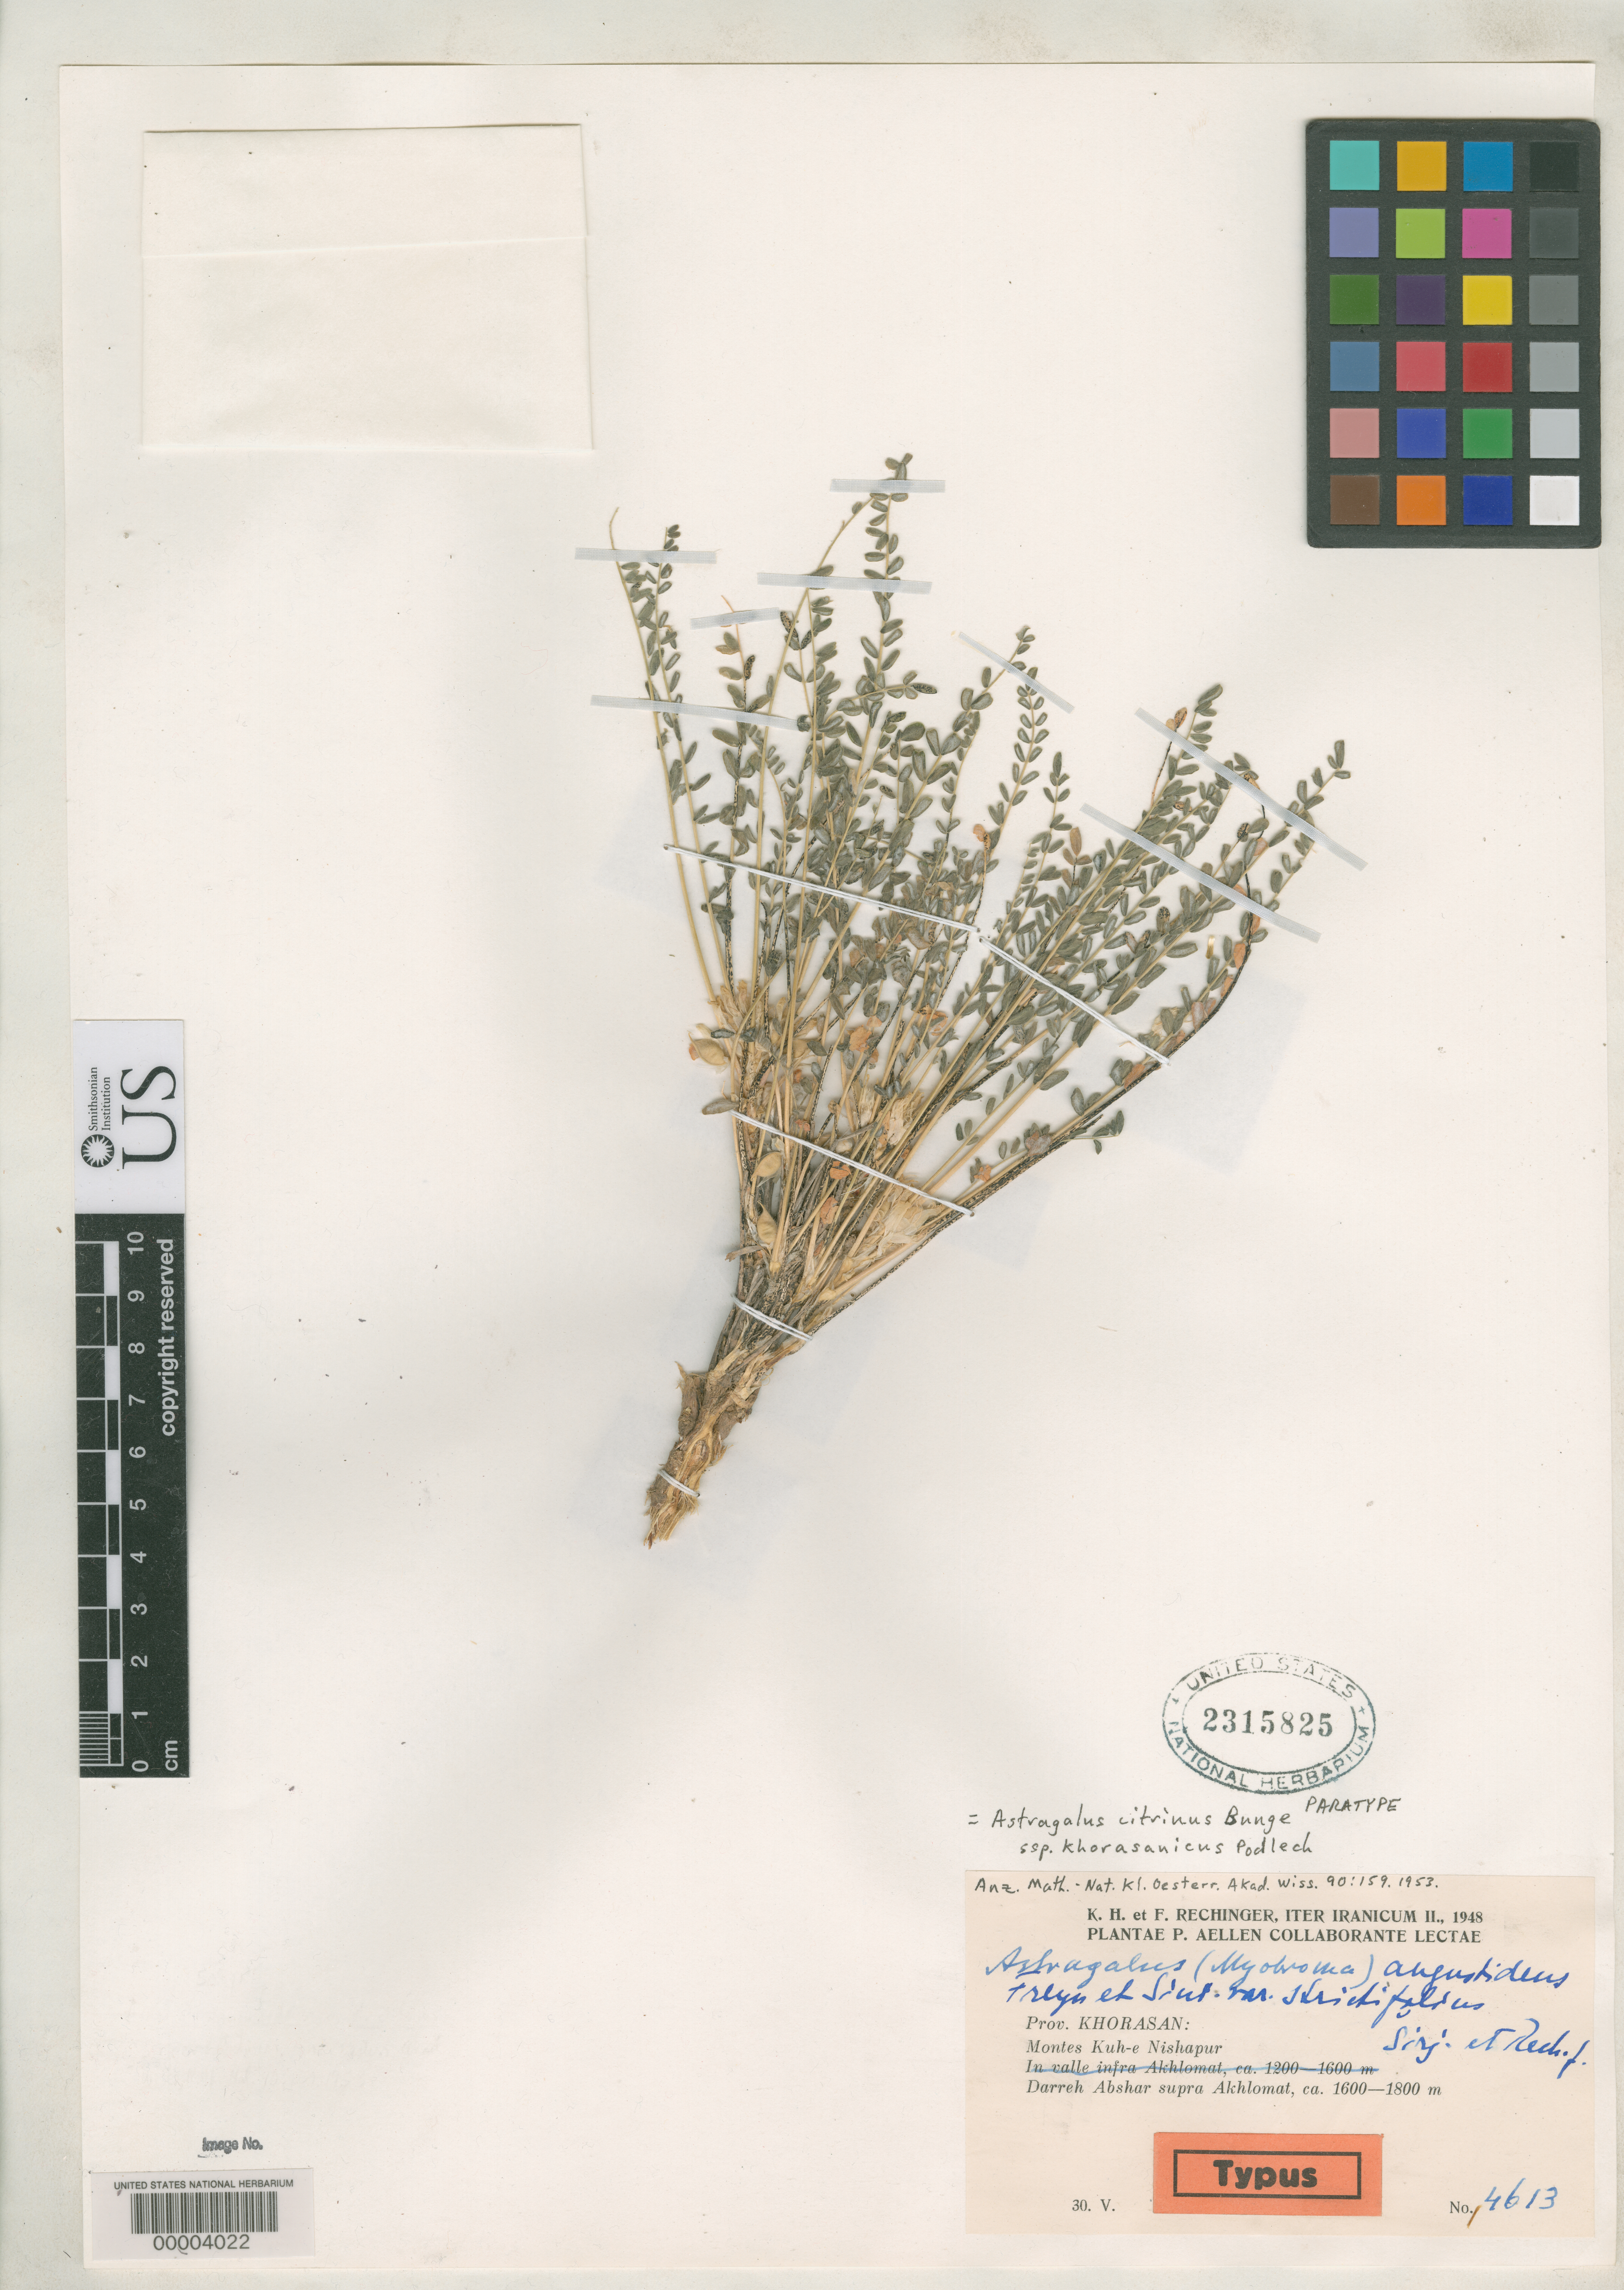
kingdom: Plantae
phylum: Tracheophyta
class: Magnoliopsida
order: Fabales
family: Fabaceae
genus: Astragalus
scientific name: Astragalus angustidens var. strictifolius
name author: Širj. & Rech. f.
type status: Isotype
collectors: K. H. Rechinger & P. Aellen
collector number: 4613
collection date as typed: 30 May 1948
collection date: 1948-05-30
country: Iran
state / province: Khorasan [obsolete]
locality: Darreh Abshar supra Akhlomat.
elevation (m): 1600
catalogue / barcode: US 2315825